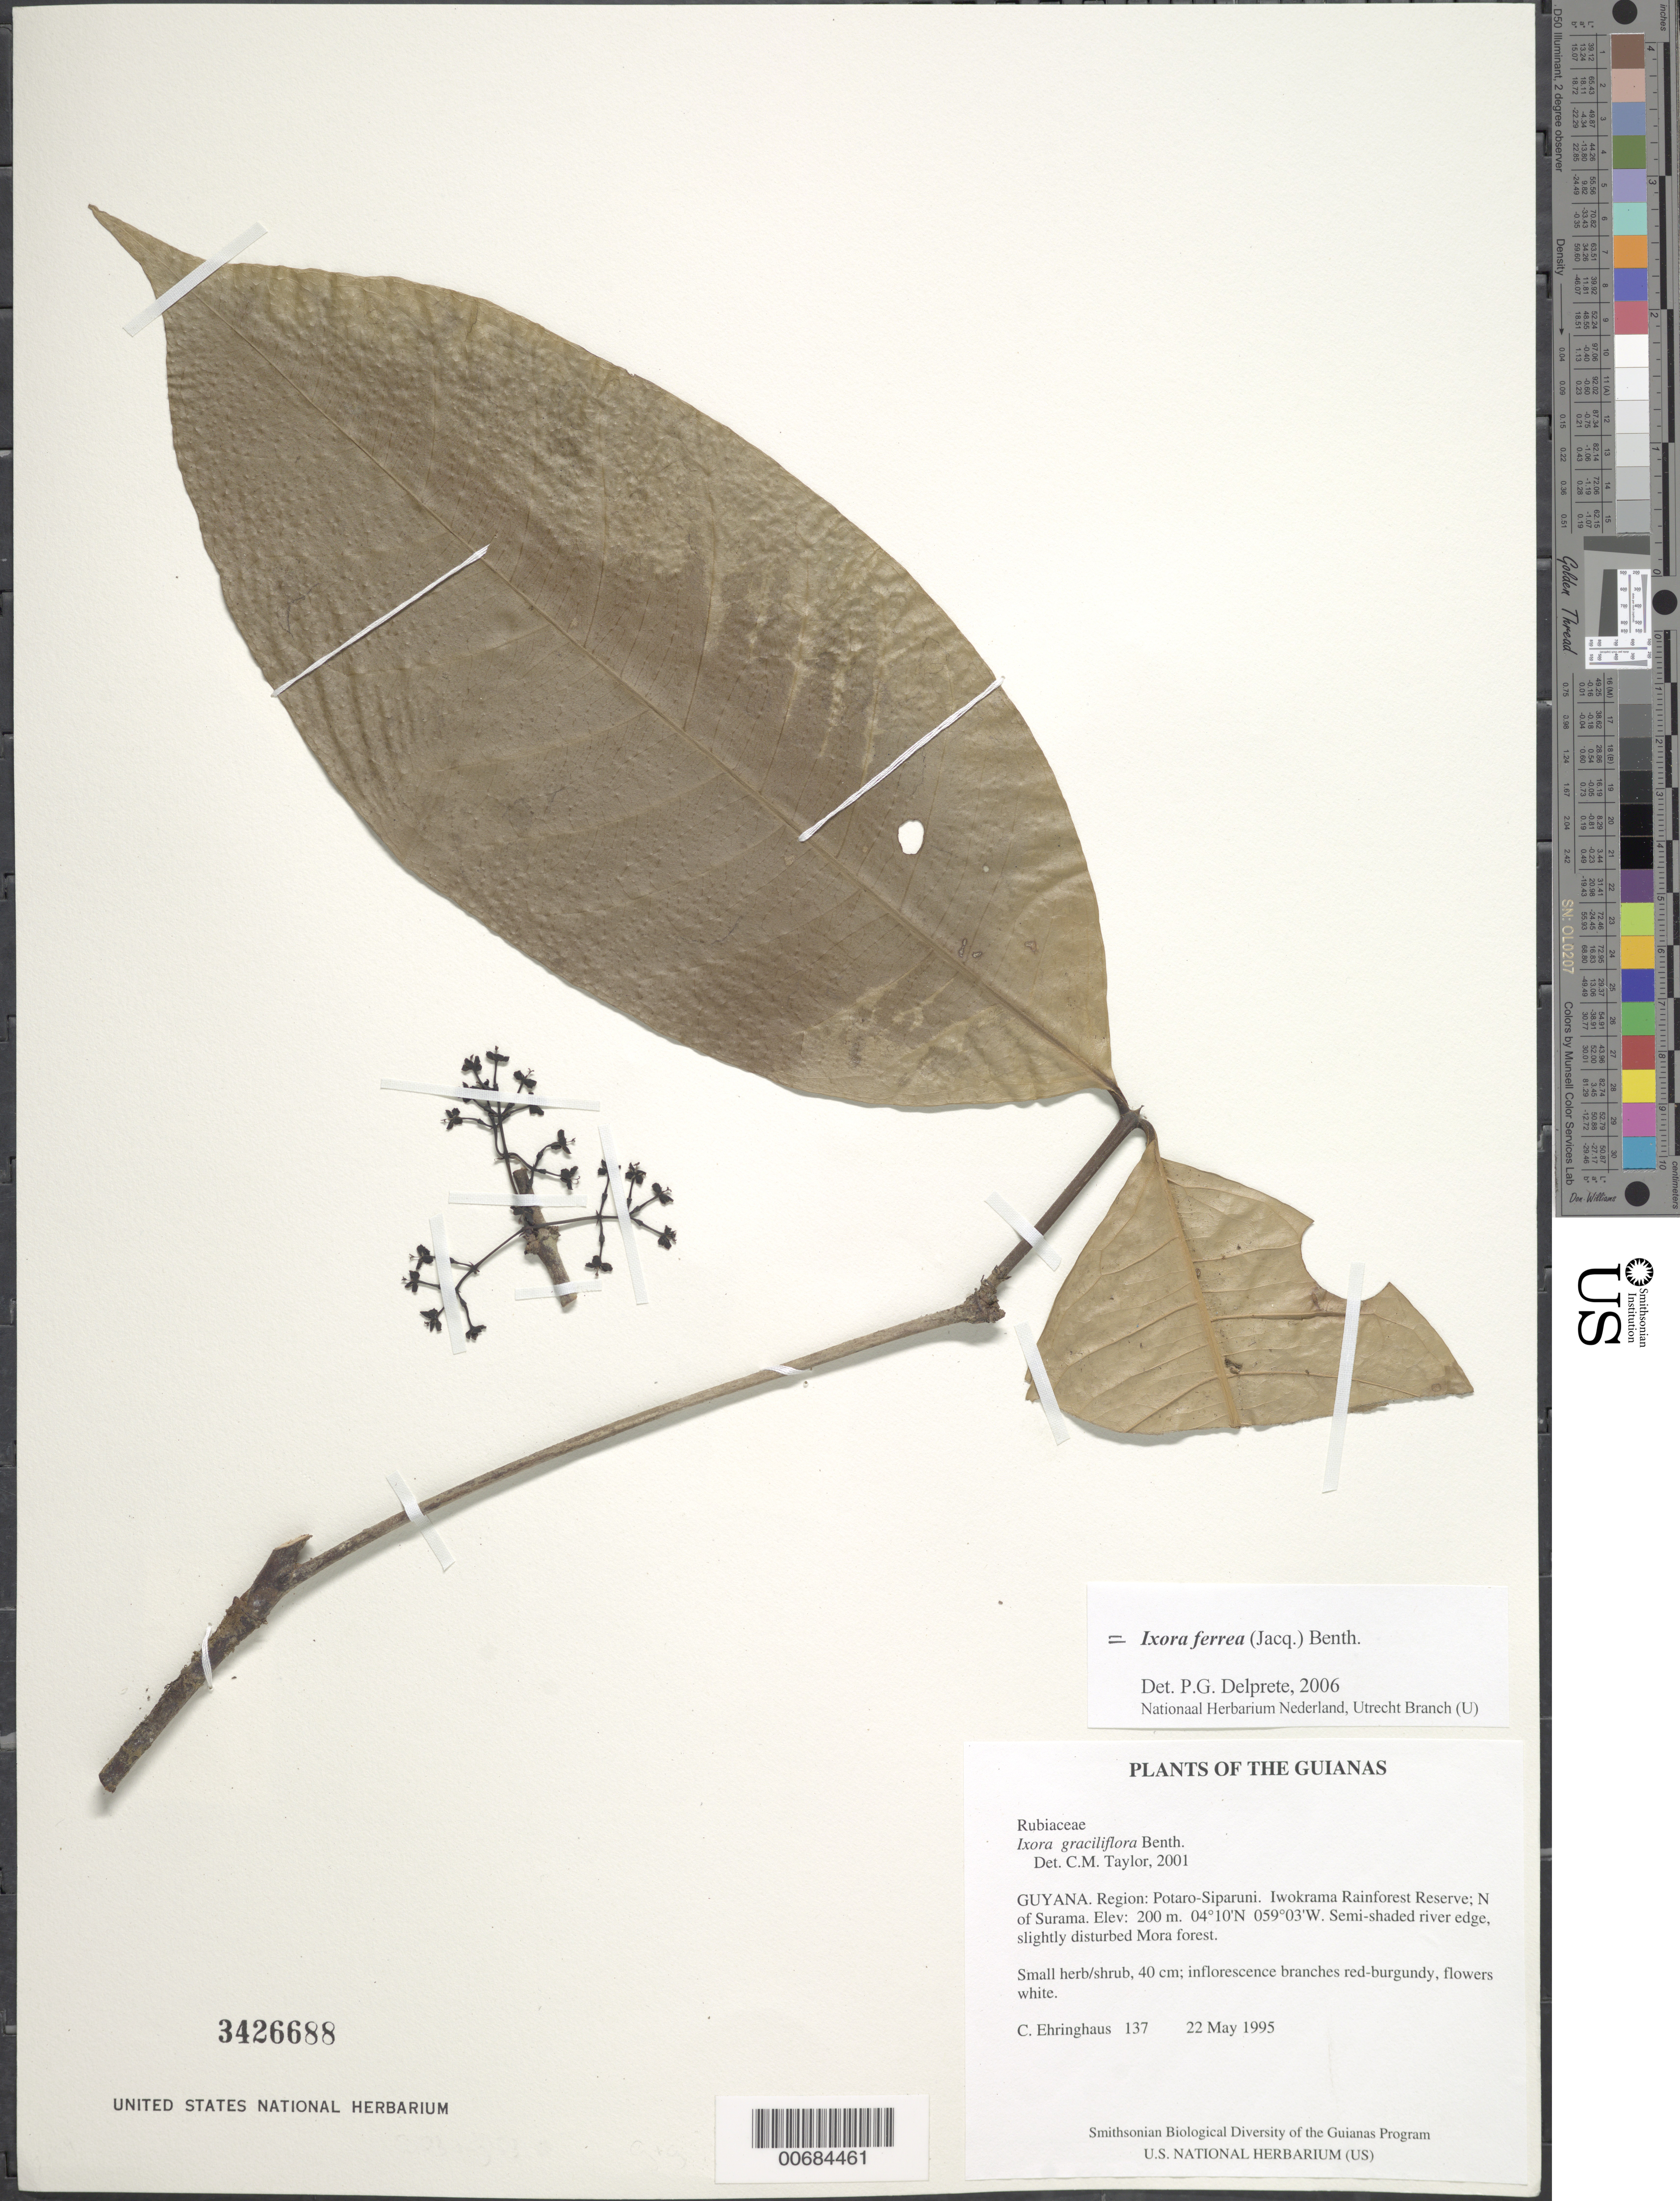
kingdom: Plantae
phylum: Tracheophyta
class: Magnoliopsida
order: Gentianales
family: Rubiaceae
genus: Ixora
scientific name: Ixora ferrea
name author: (Jacq.) Benth.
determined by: Delprete, P. G., Herb. de Guyane Cay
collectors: C. Ehringhaus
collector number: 137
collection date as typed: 22 May 1995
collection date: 1995-05-22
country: Guyana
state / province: Potaro-Siparuni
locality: Iwokrama Rainforest Reserve; N of Surama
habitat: Semi-shaded river edge, slightly disturbed Mora forest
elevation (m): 200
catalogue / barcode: US 3426688